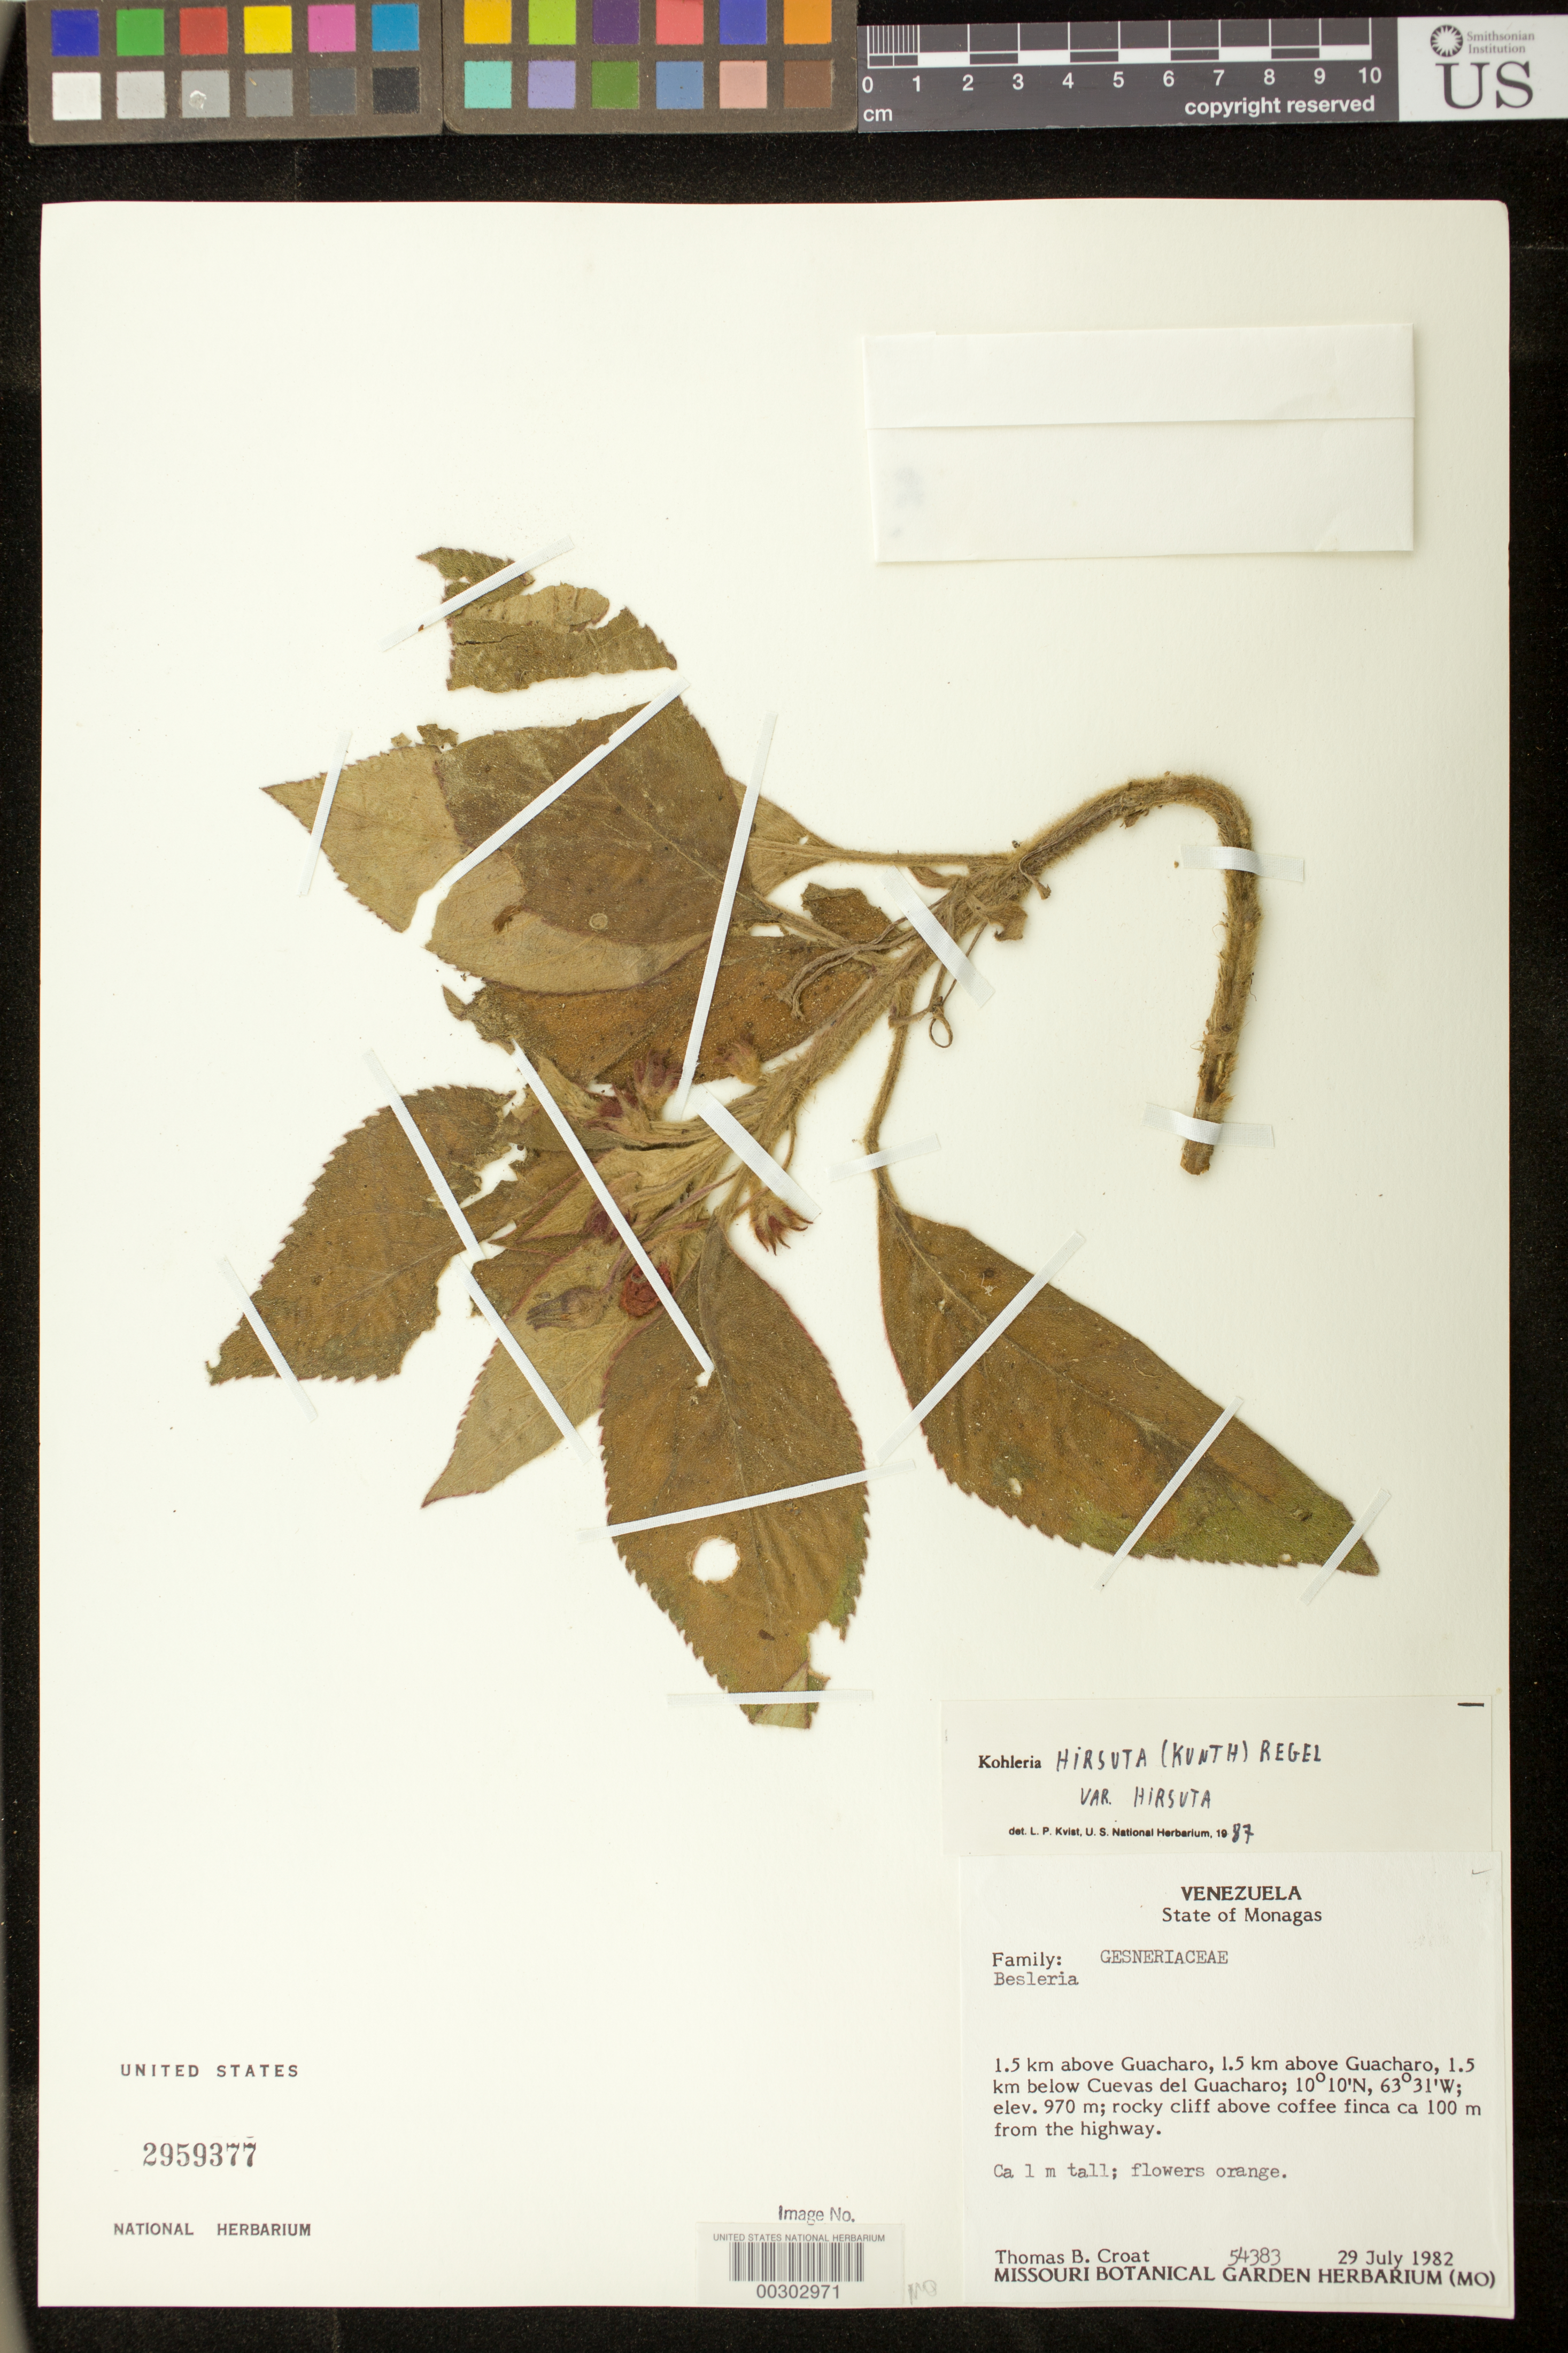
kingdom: Plantae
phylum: Tracheophyta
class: Magnoliopsida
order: Lamiales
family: Gesneriaceae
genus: Kohleria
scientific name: Kohleria hirsuta var. hirsuta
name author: (Kunth) Regel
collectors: T. B. Croat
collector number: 54383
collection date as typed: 29 Jul 1982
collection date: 1982-07-29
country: Venezuela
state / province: Monagas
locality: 1.5 km above Guacharo, 1.5 km below Cuevas del Guacharo, ca 100 m from the highway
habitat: rocky cliff above coffee finca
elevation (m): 970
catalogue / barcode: US 2959377